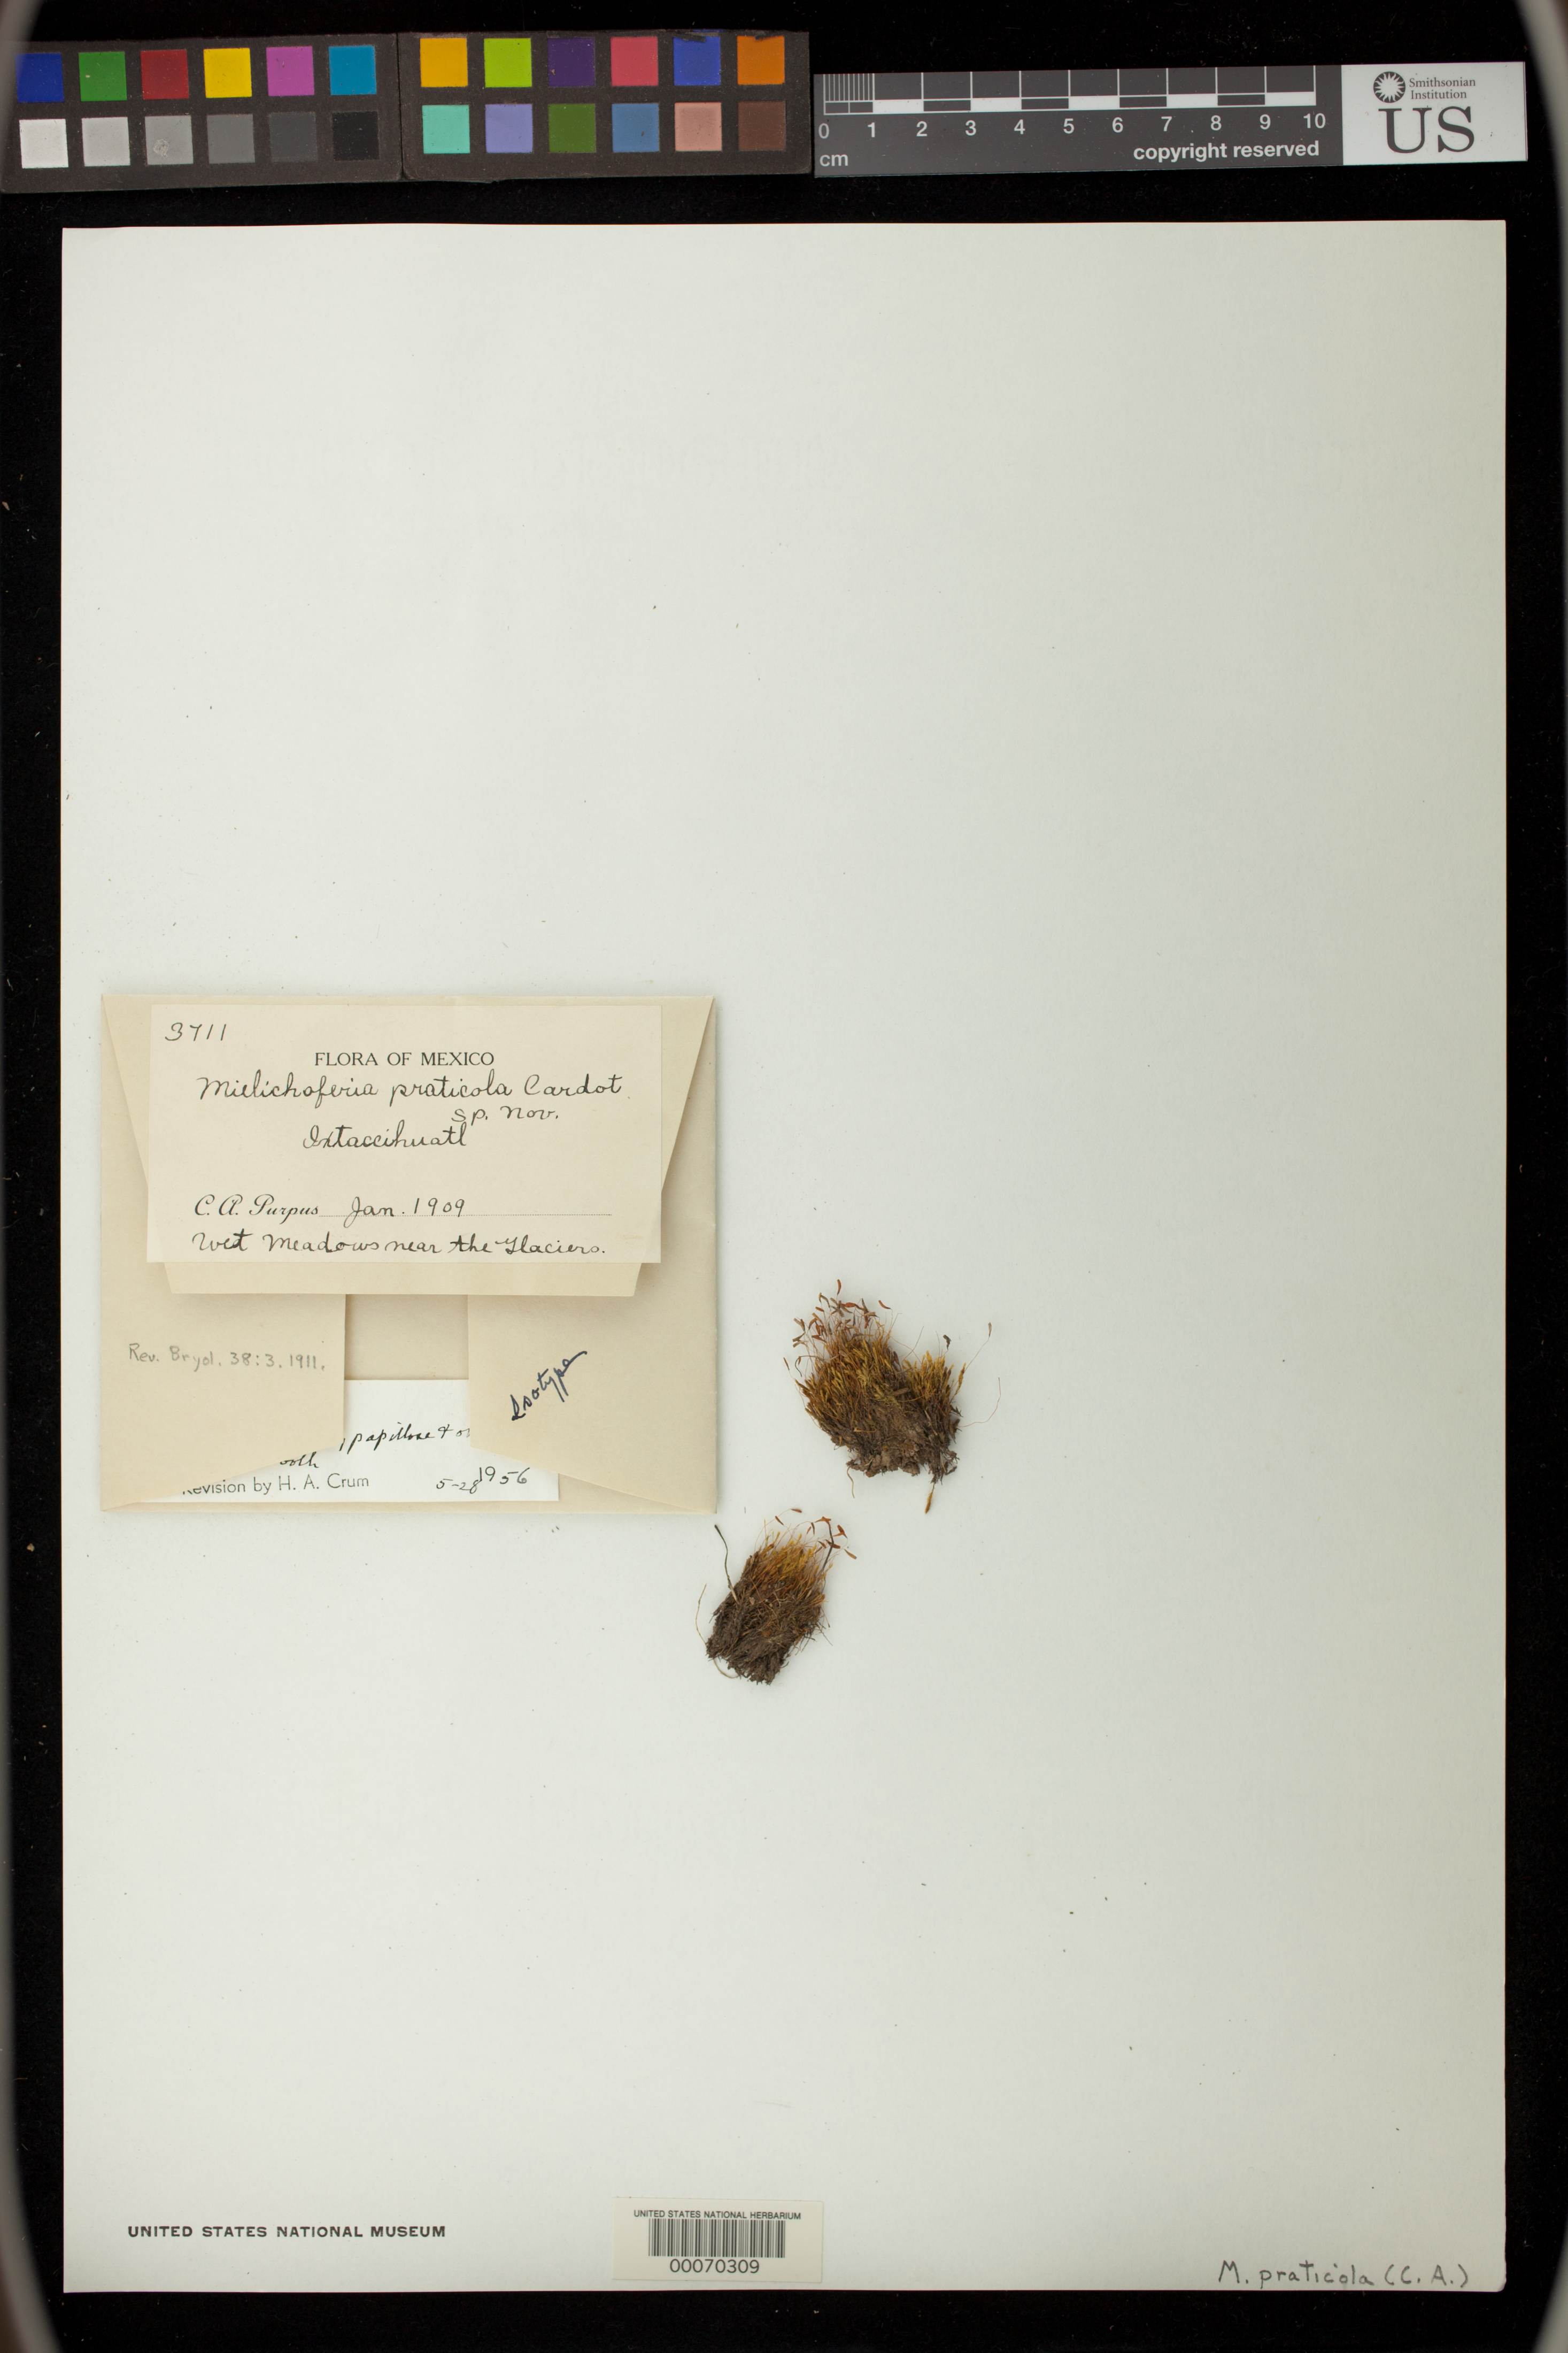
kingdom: Plantae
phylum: Bryophyta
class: Bryopsida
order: Bryales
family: Mniaceae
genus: Mielichhoferia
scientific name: Mielichhoferia praticola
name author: Cardot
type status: Isotype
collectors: C. A. Purpus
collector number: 3711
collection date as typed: Jan 1909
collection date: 1909-01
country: Mexico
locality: Ixtaccihuatl, near the glaciers